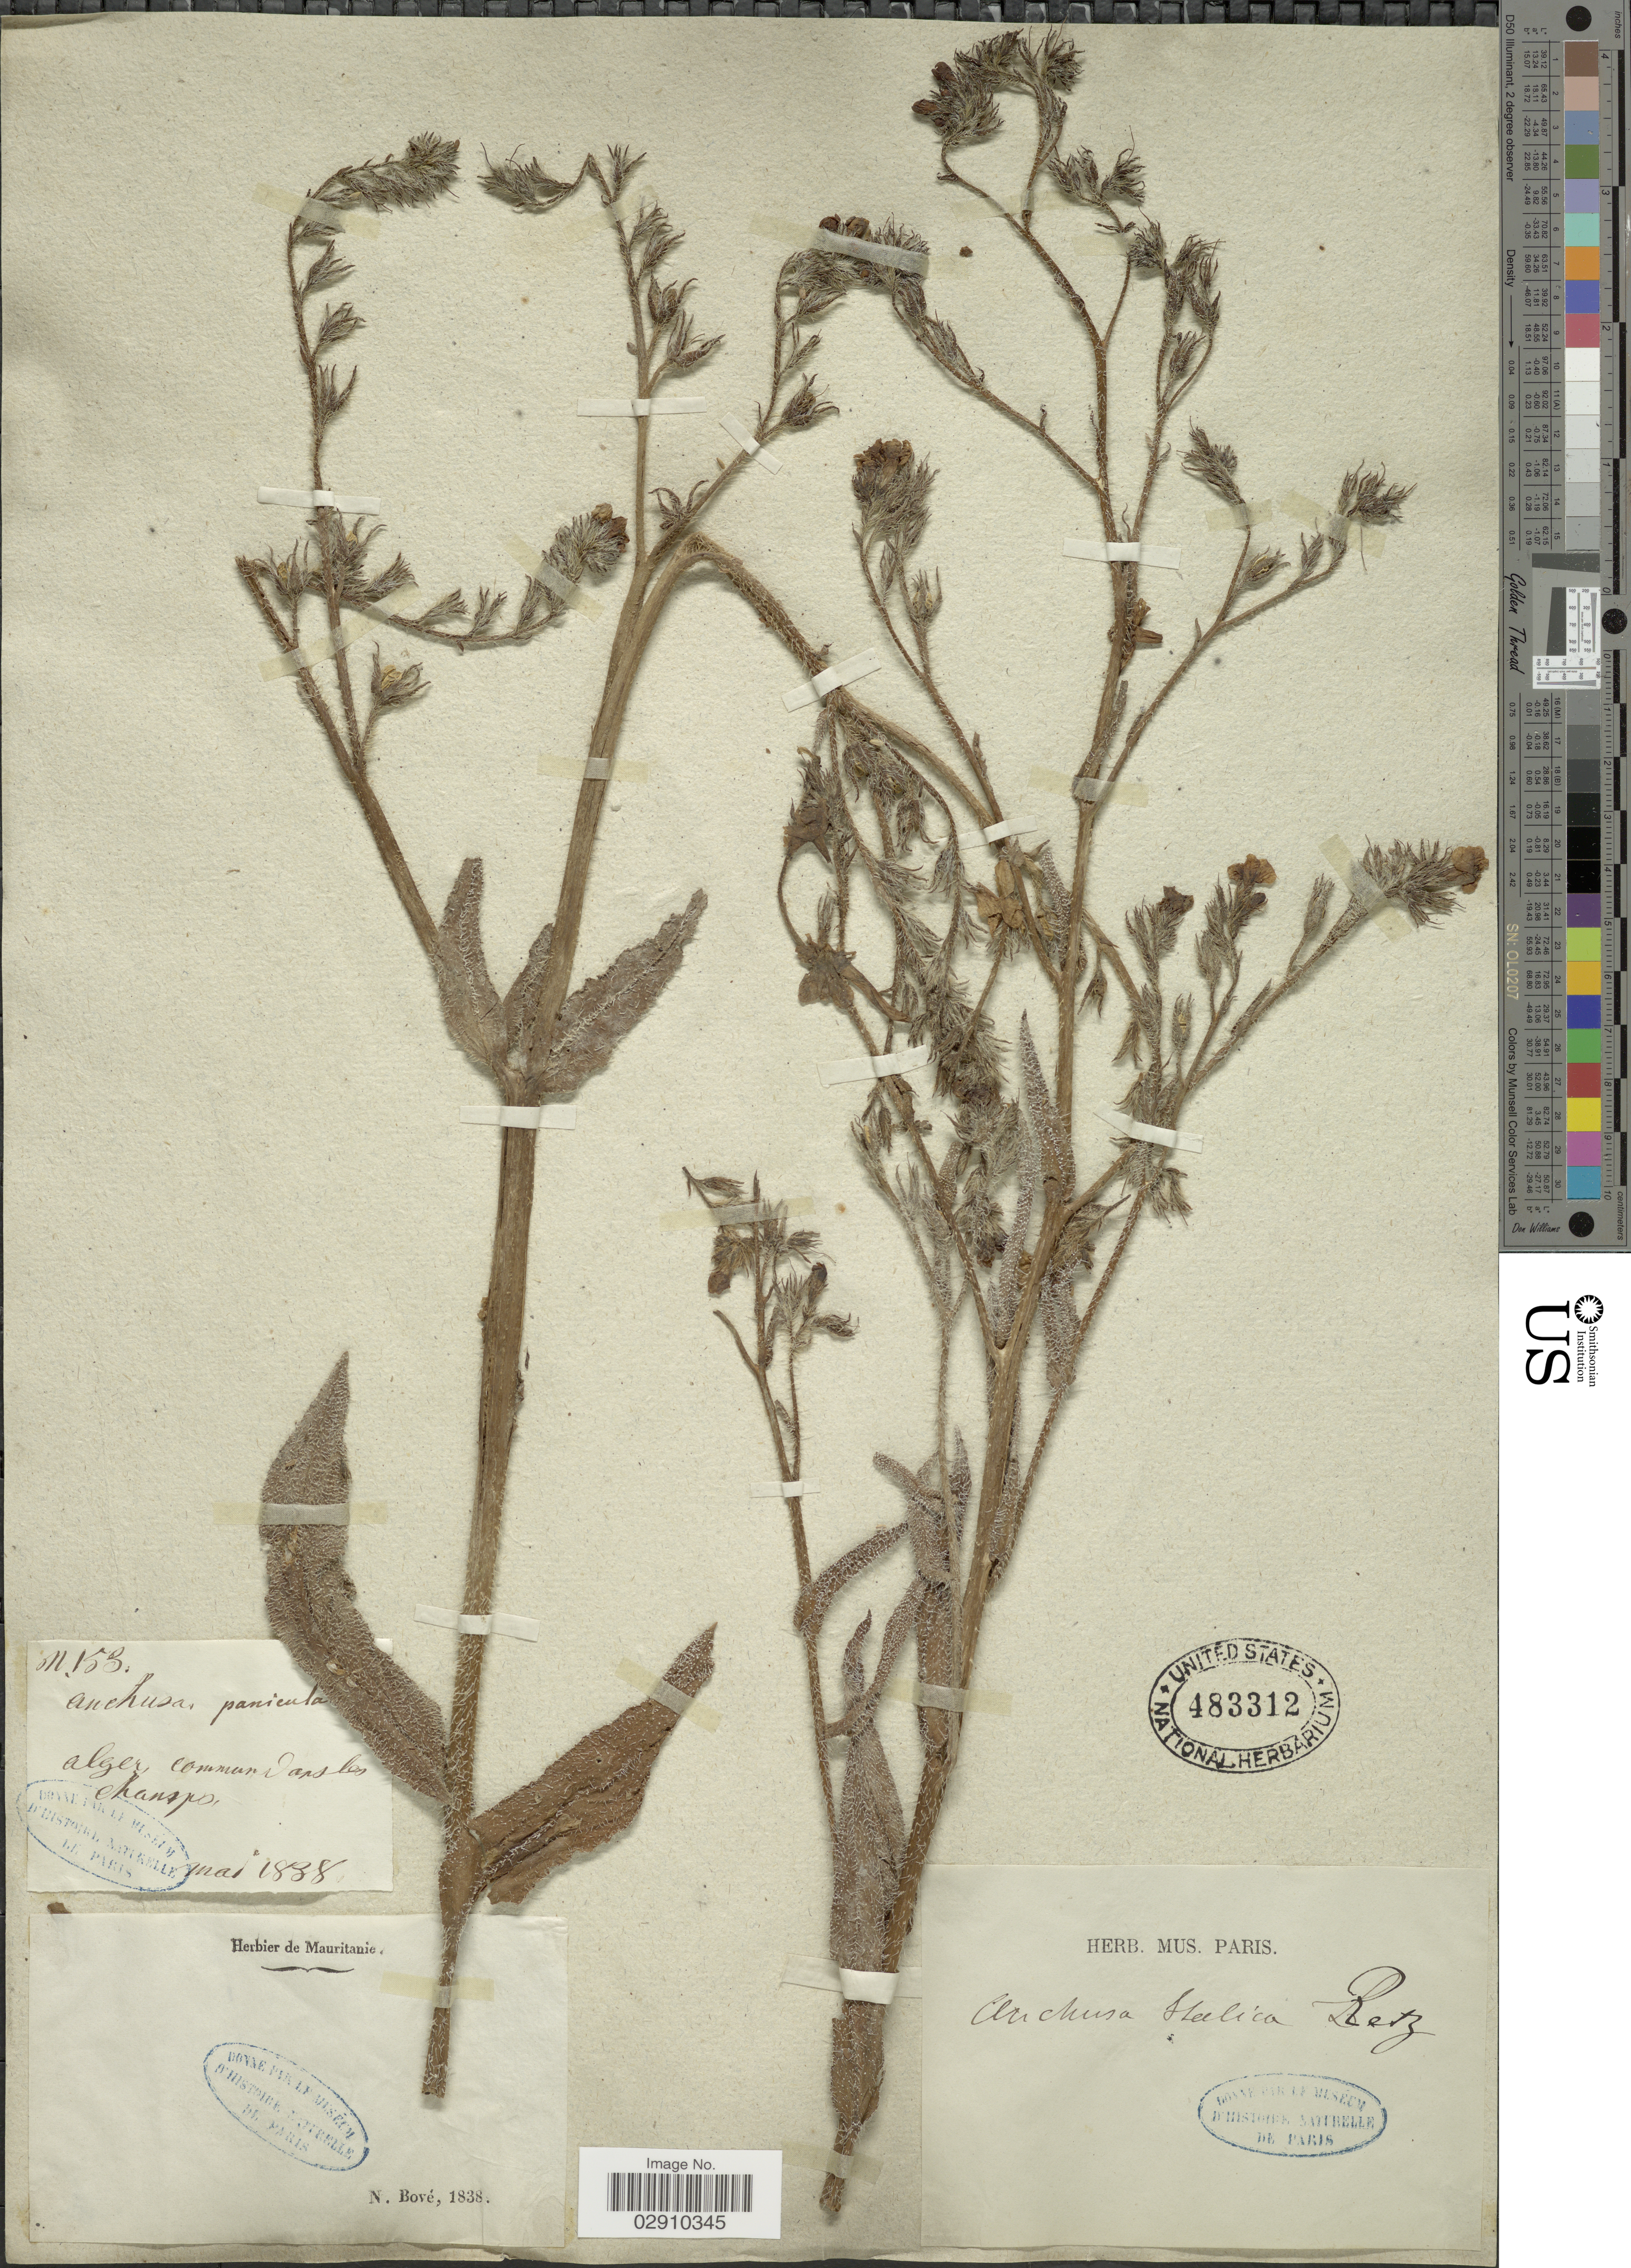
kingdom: Plantae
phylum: Tracheophyta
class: Magnoliopsida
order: Boraginales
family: Boraginaceae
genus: Anchusa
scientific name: Anchusa italica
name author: Retz.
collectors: N. Bové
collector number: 153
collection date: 1838-05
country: Algeria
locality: Alger, commun dans les champs.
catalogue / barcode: US 483312